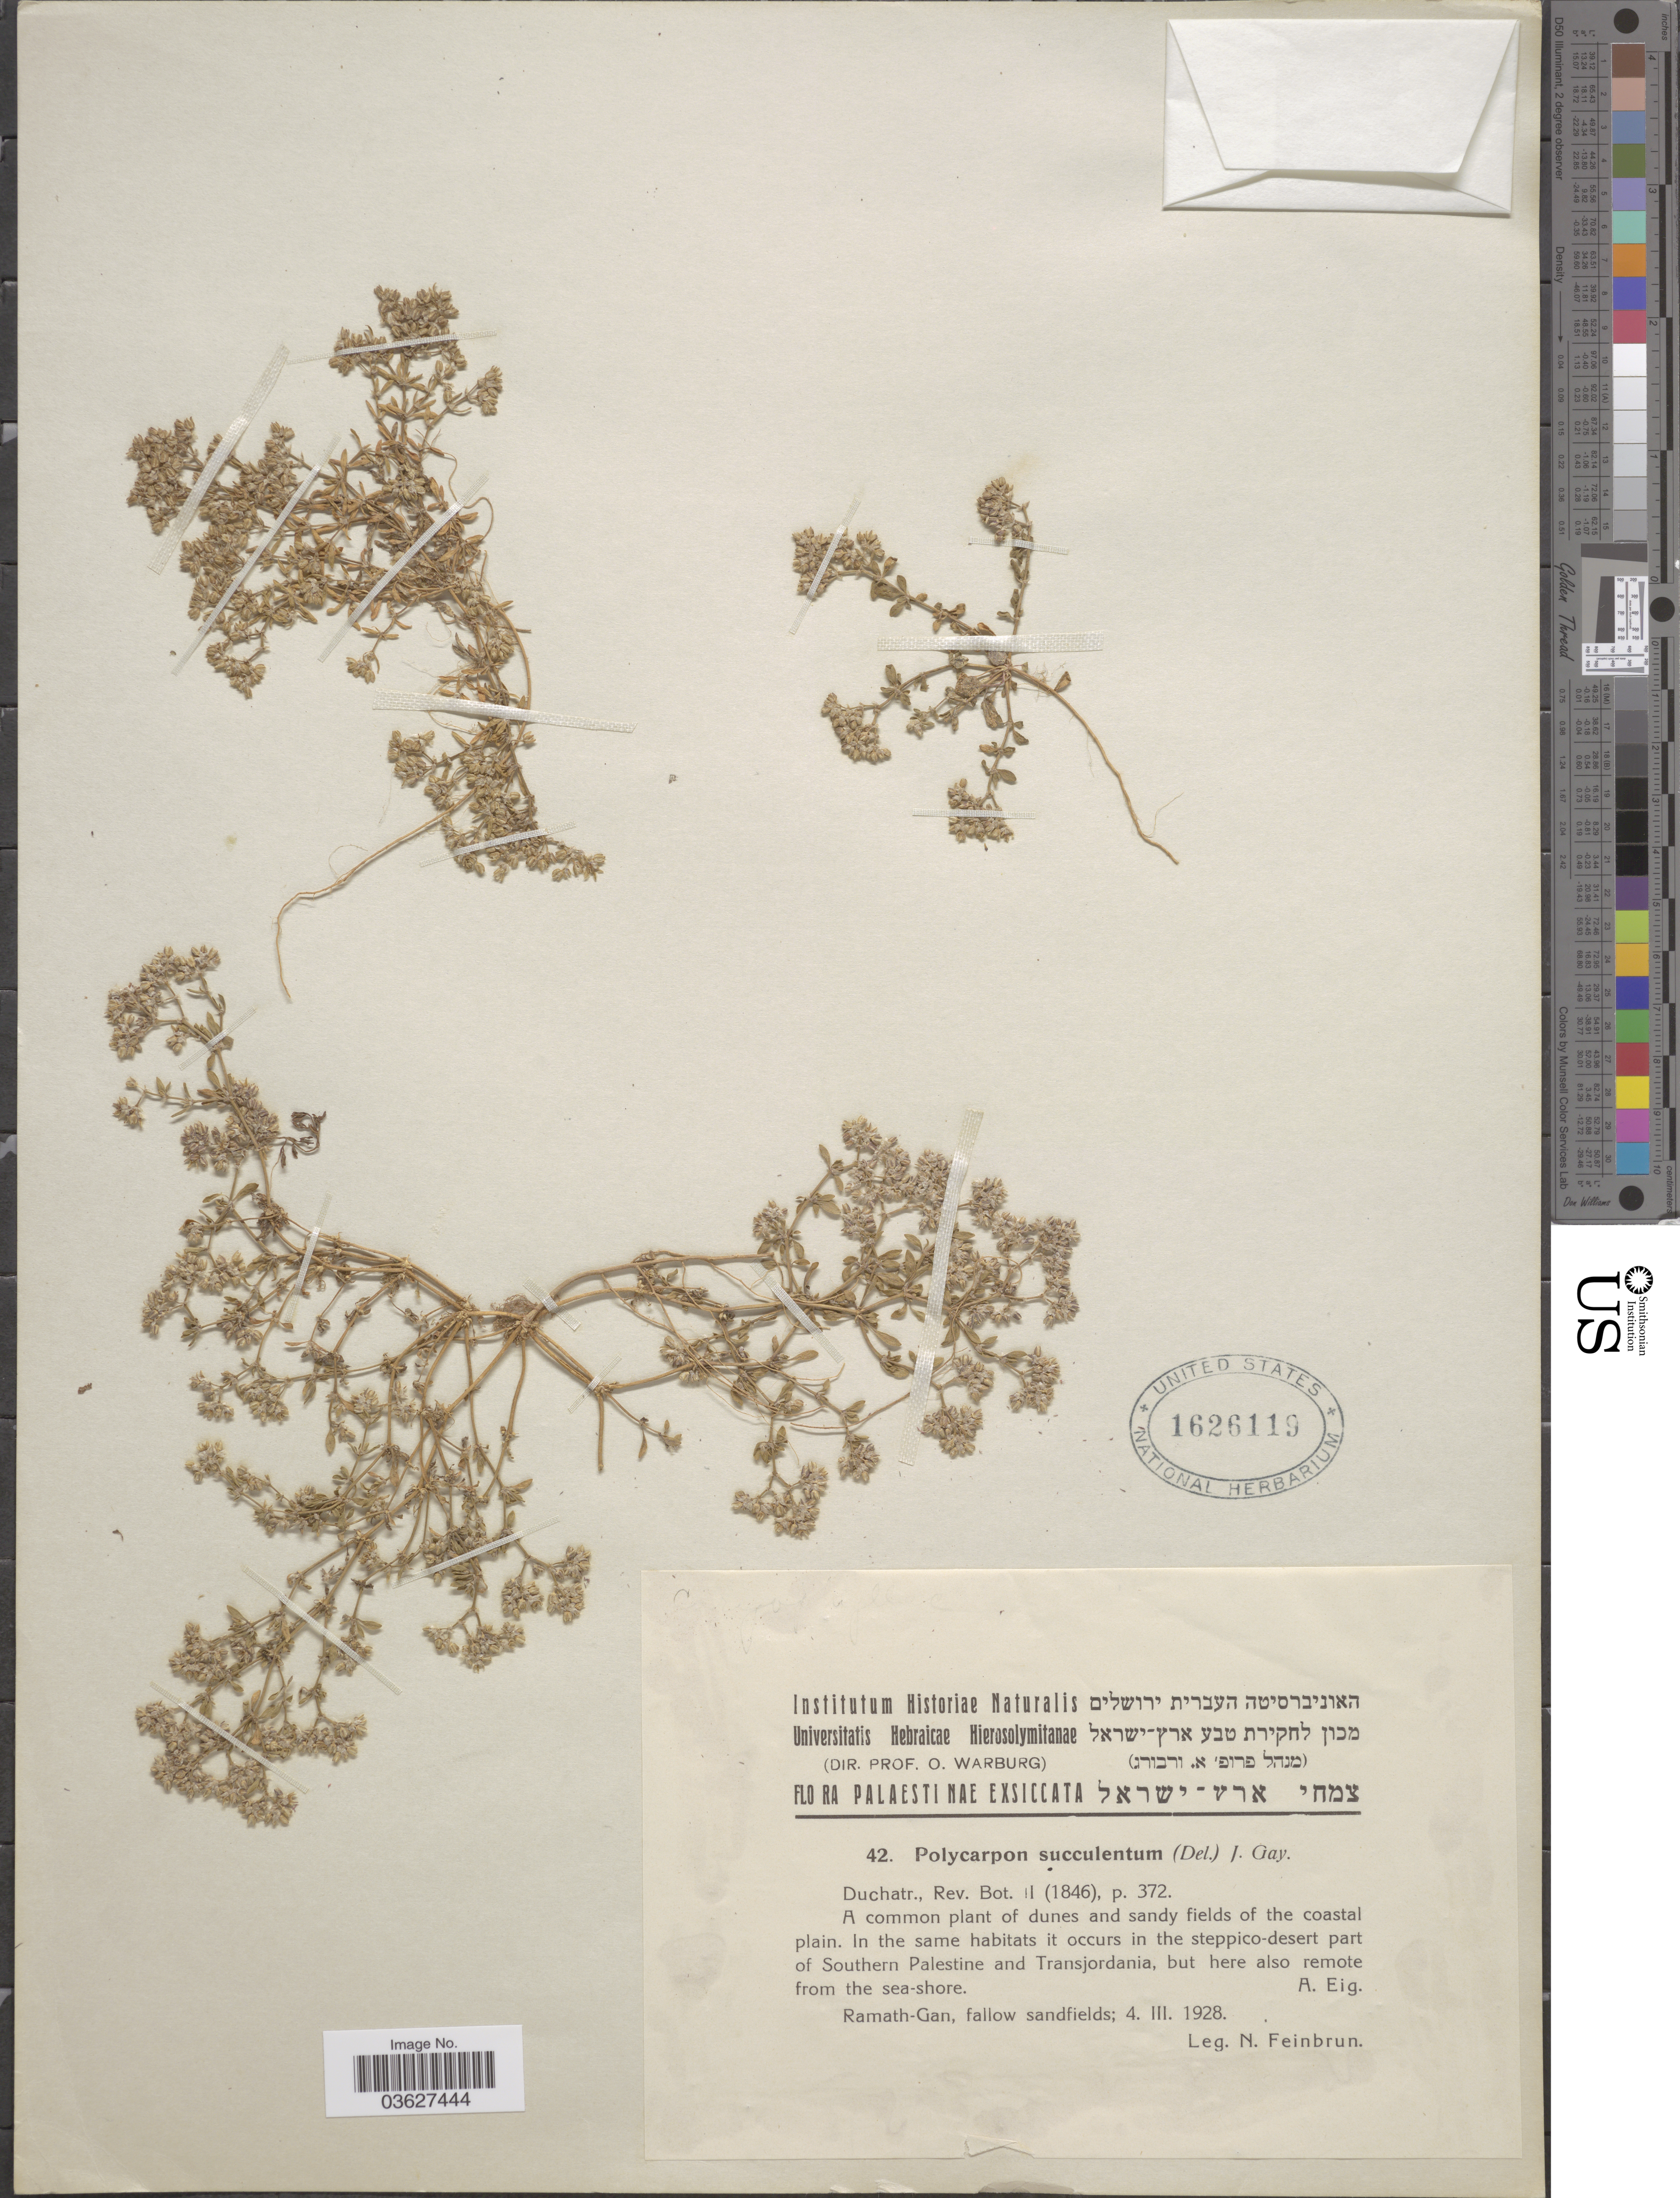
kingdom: Plantae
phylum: Tracheophyta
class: Magnoliopsida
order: Caryophyllales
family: Caryophyllaceae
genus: Polycarpon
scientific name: Polycarpon succulentum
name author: (Delile) J. Gay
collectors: N. Feinbrun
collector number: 42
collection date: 1928-03-04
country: Israel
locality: Palaestinae. Ramath-Gan.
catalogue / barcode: US 1626119